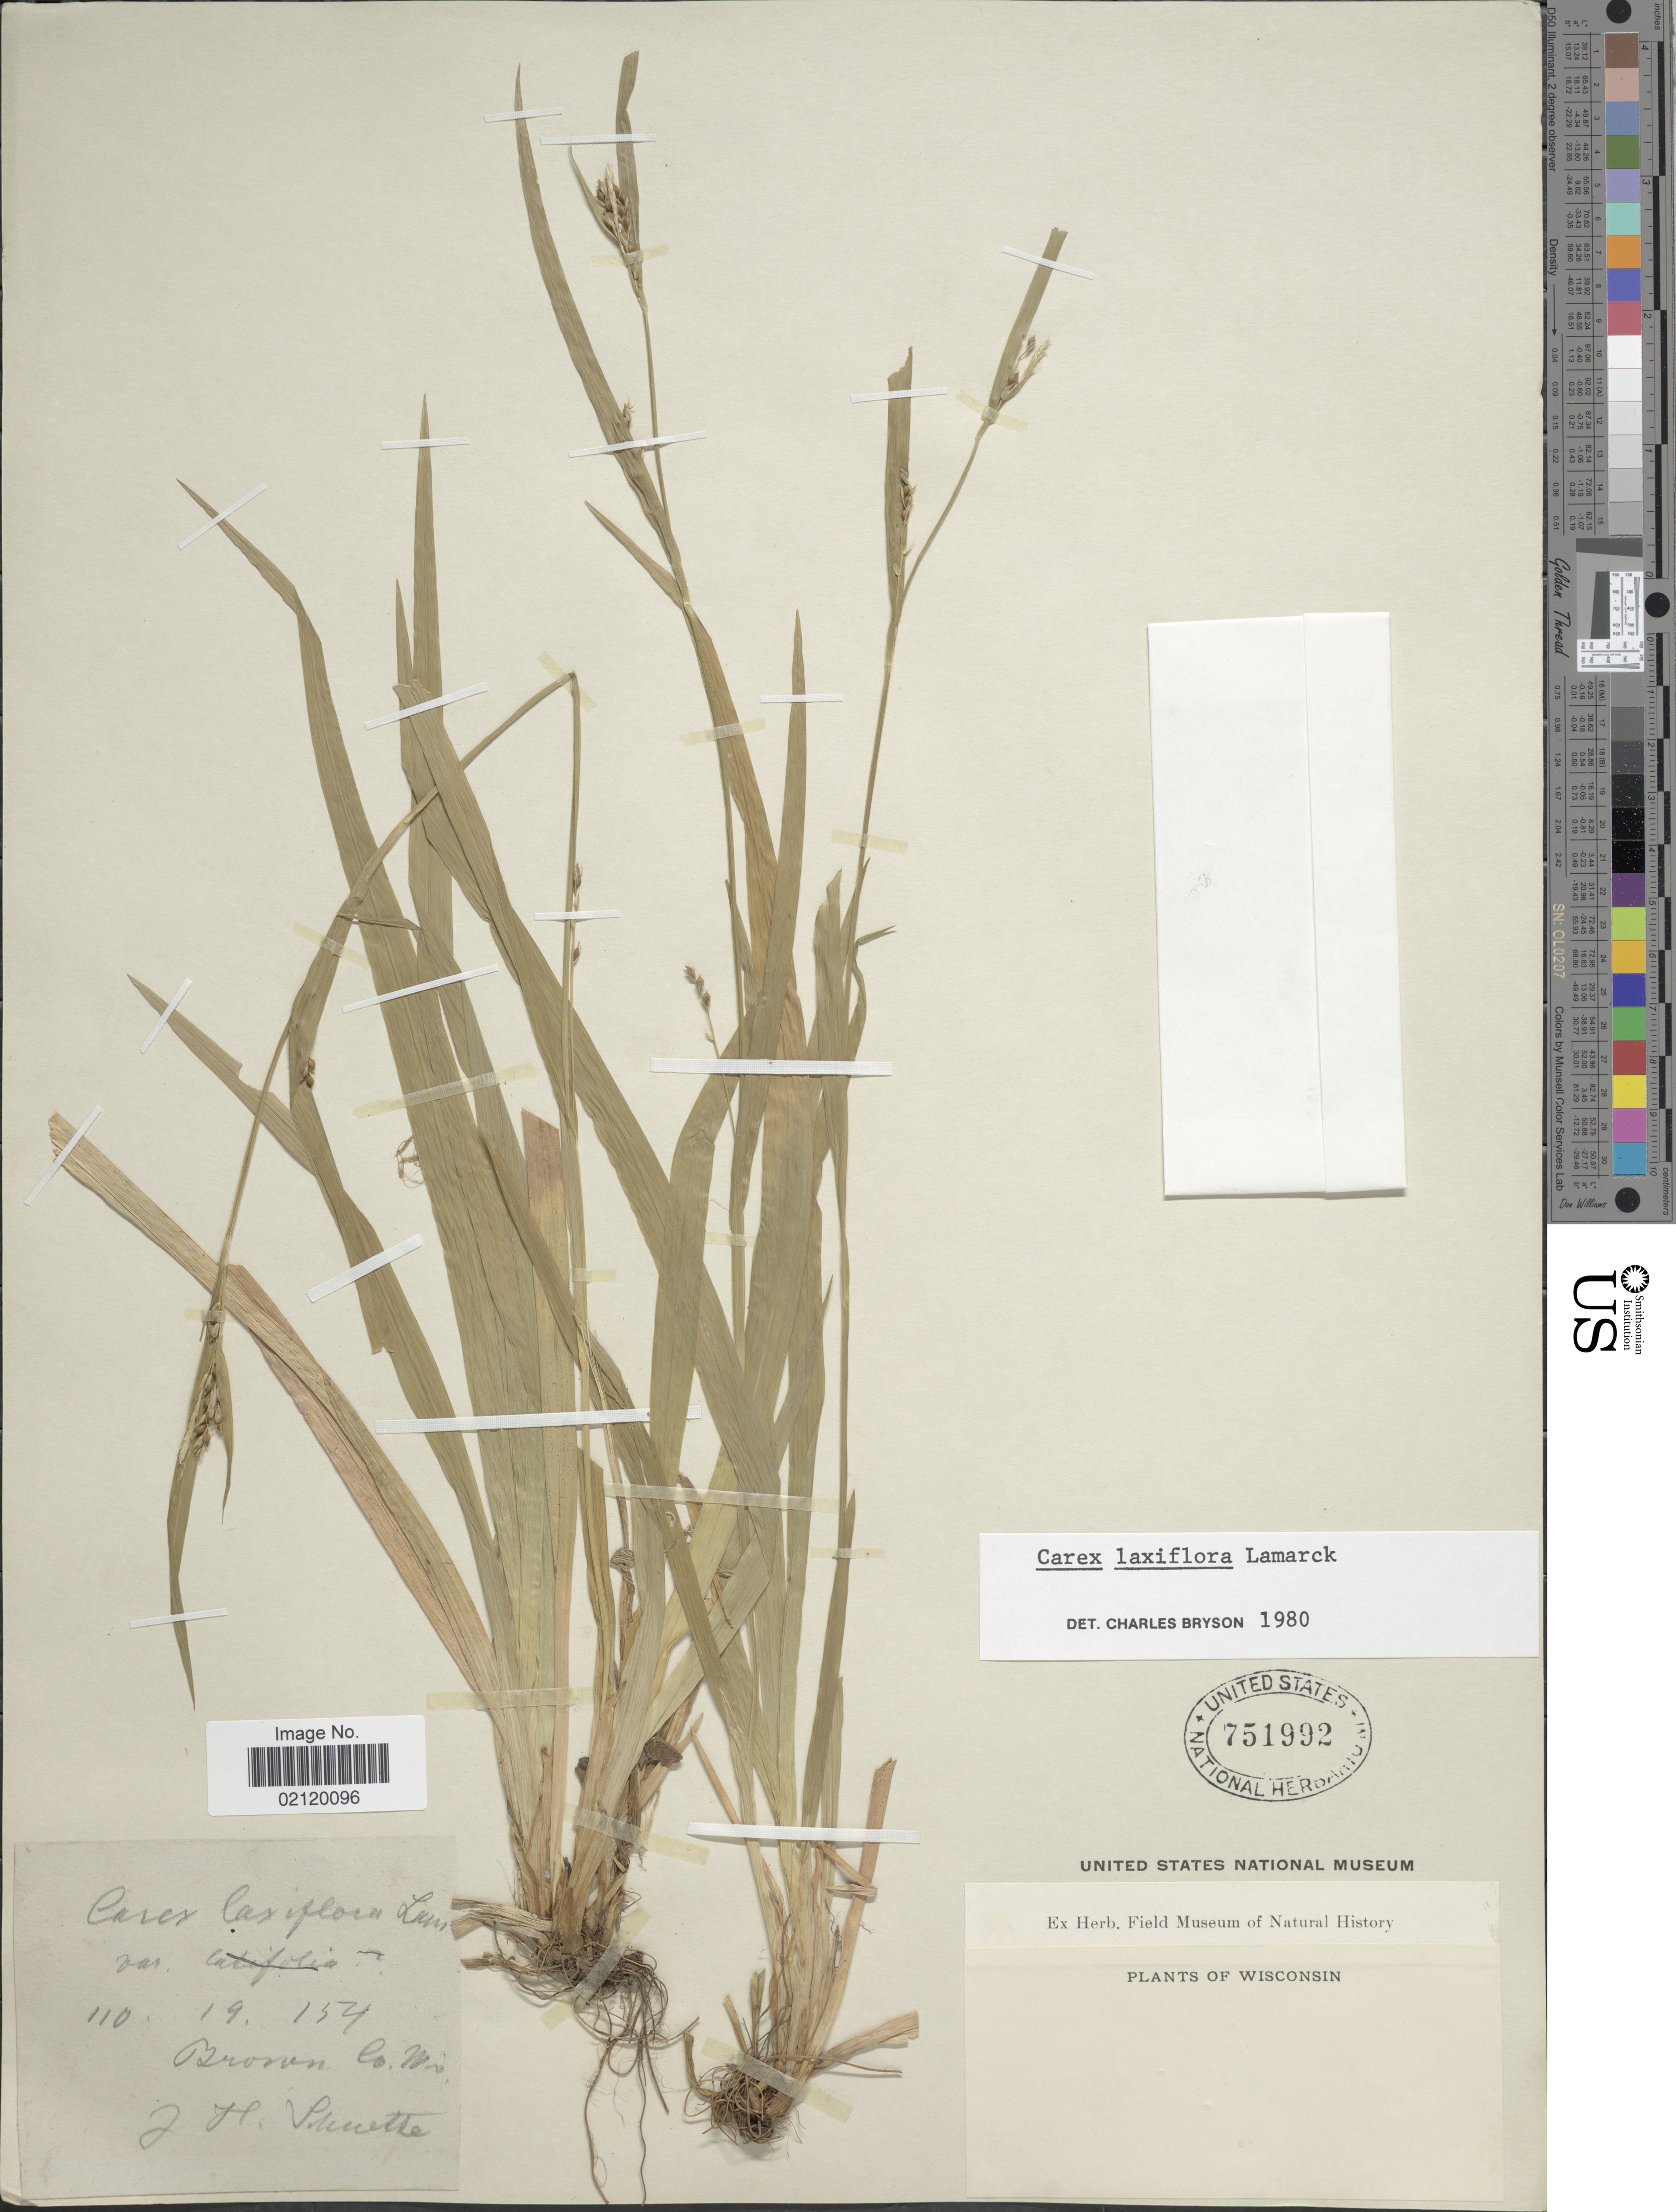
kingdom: Plantae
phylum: Tracheophyta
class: Liliopsida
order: Poales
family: Cyperaceae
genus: Carex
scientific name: Carex laxiflora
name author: Lam.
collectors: J. H. Schuette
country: United States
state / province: Wisconsin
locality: Brown Co. Wis.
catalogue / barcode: US 751992